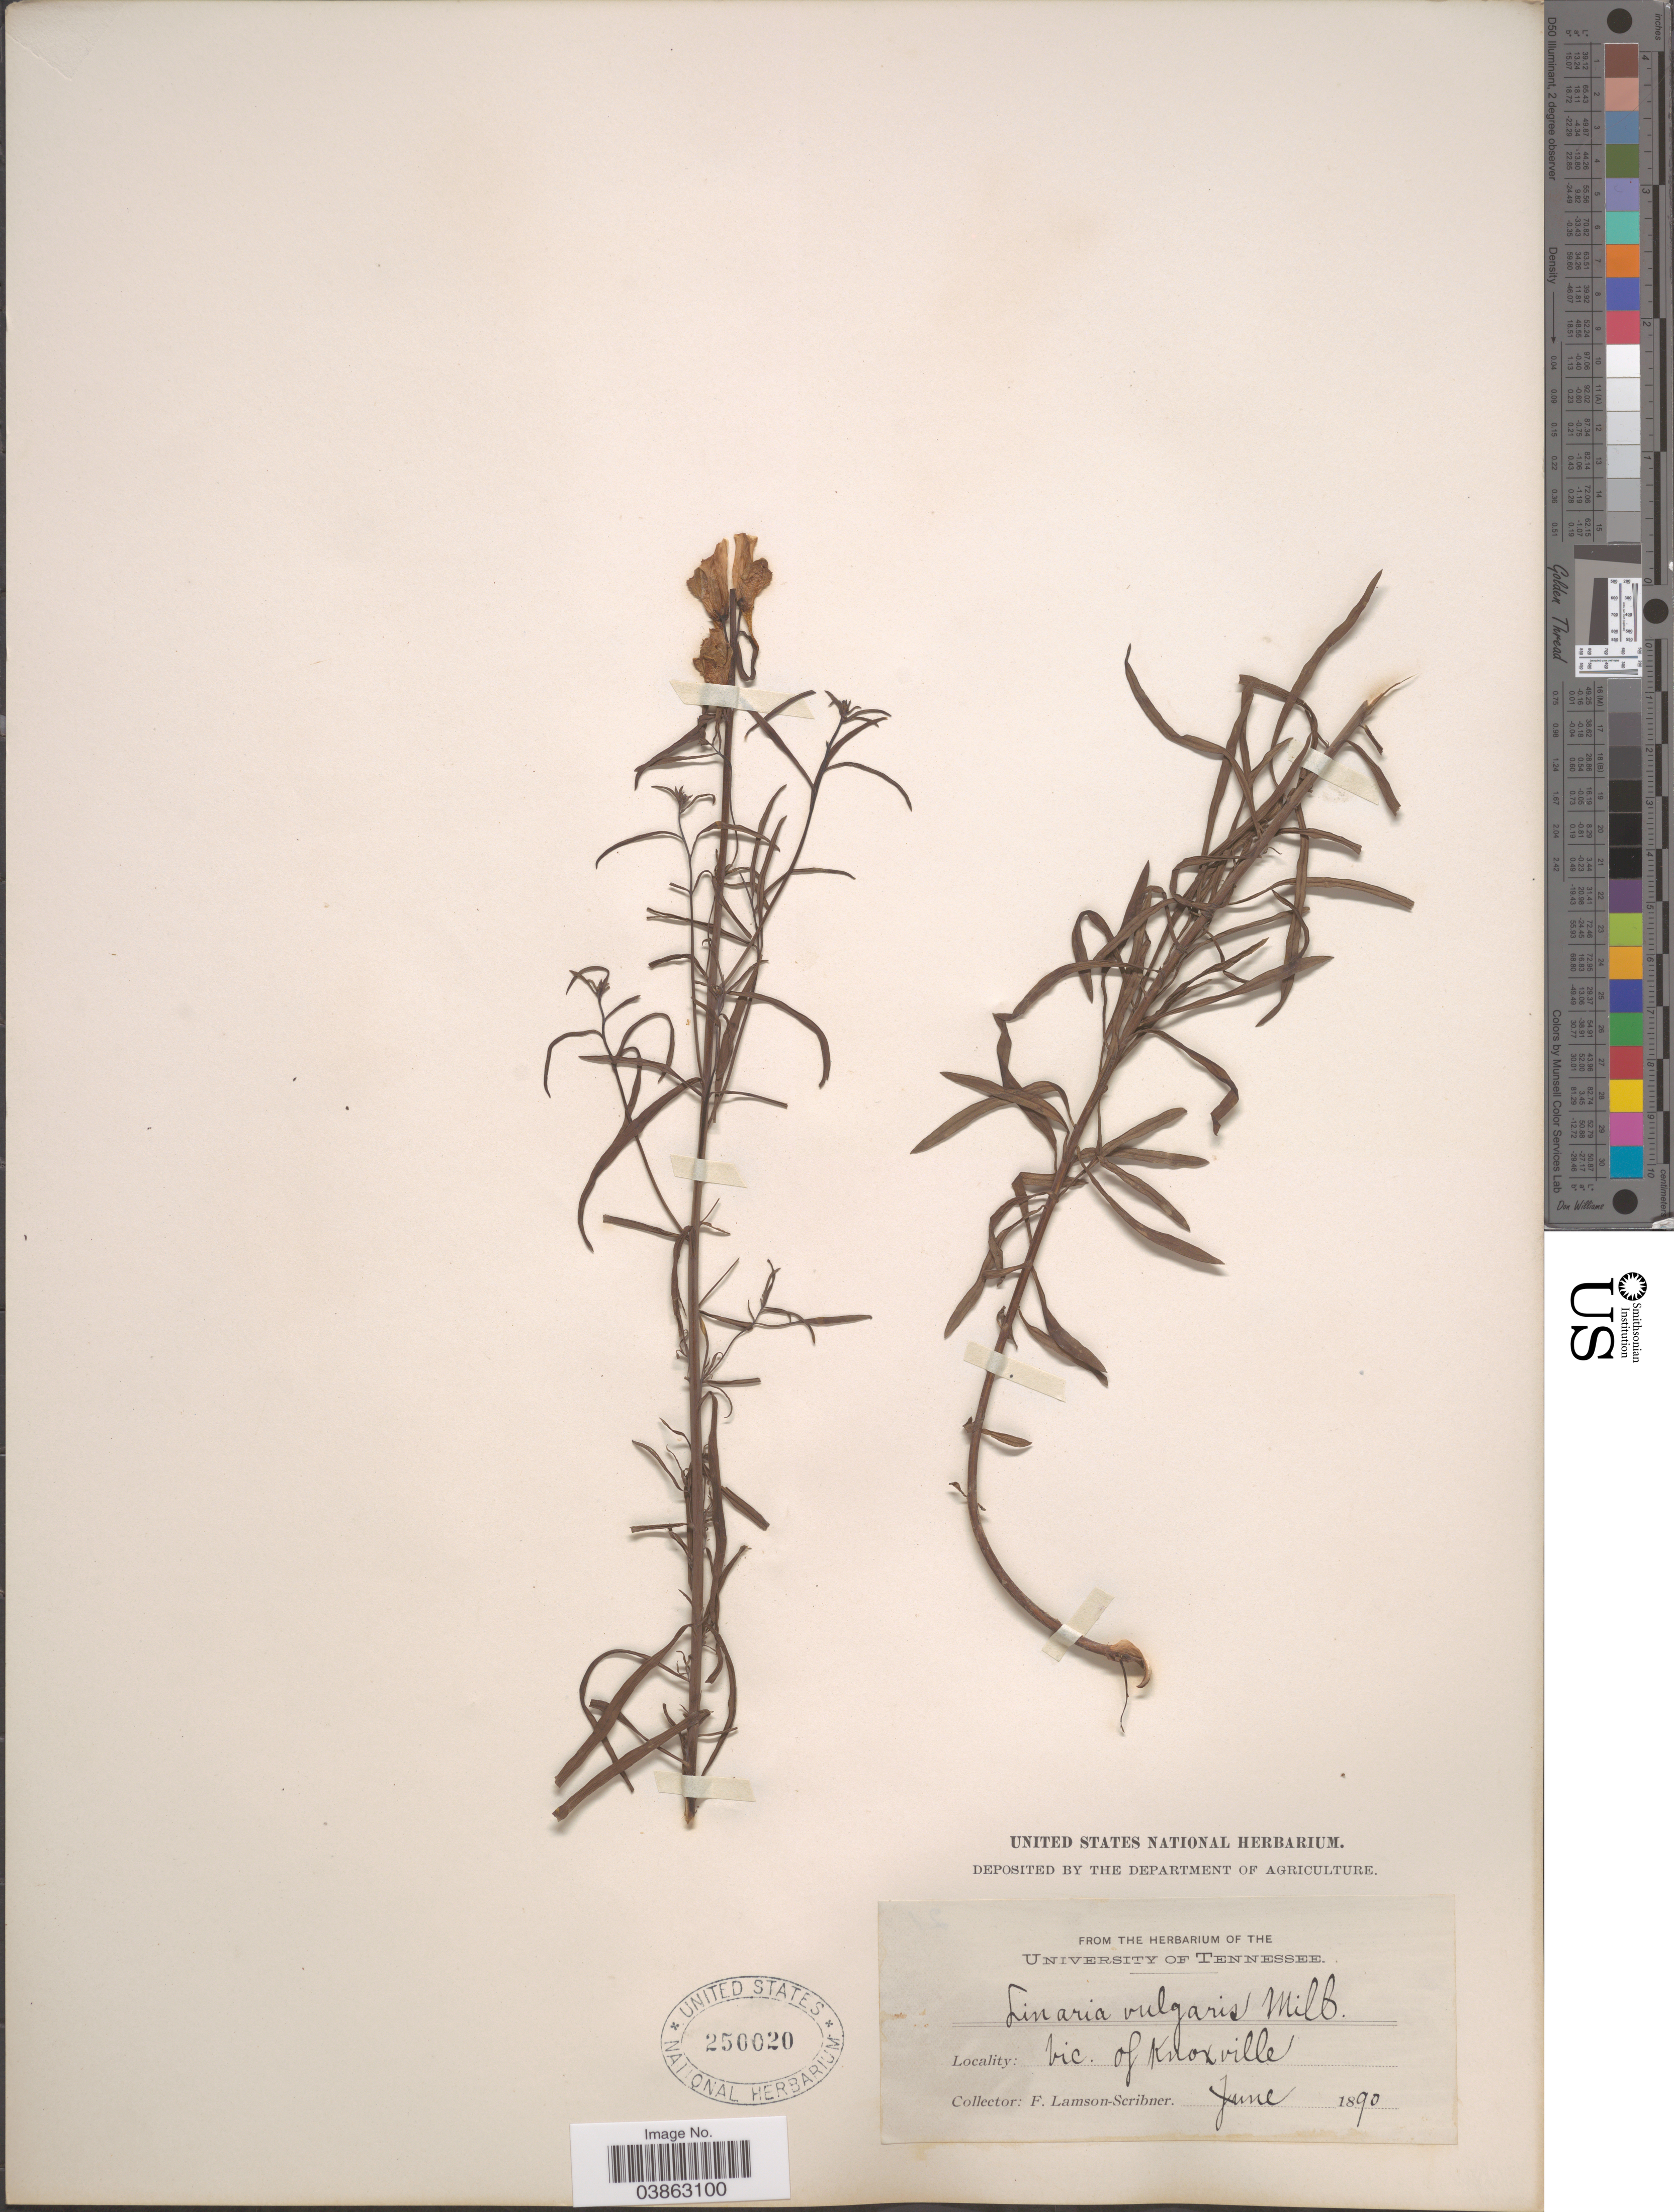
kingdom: Plantae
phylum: Tracheophyta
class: Magnoliopsida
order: Lamiales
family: Plantaginaceae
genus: Linaria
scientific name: Linaria vulgaris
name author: Mill.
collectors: F. Lamson-Scribner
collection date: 1890-06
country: United States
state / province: Tennessee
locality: Vic. of Knoxville.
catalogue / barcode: US 250020